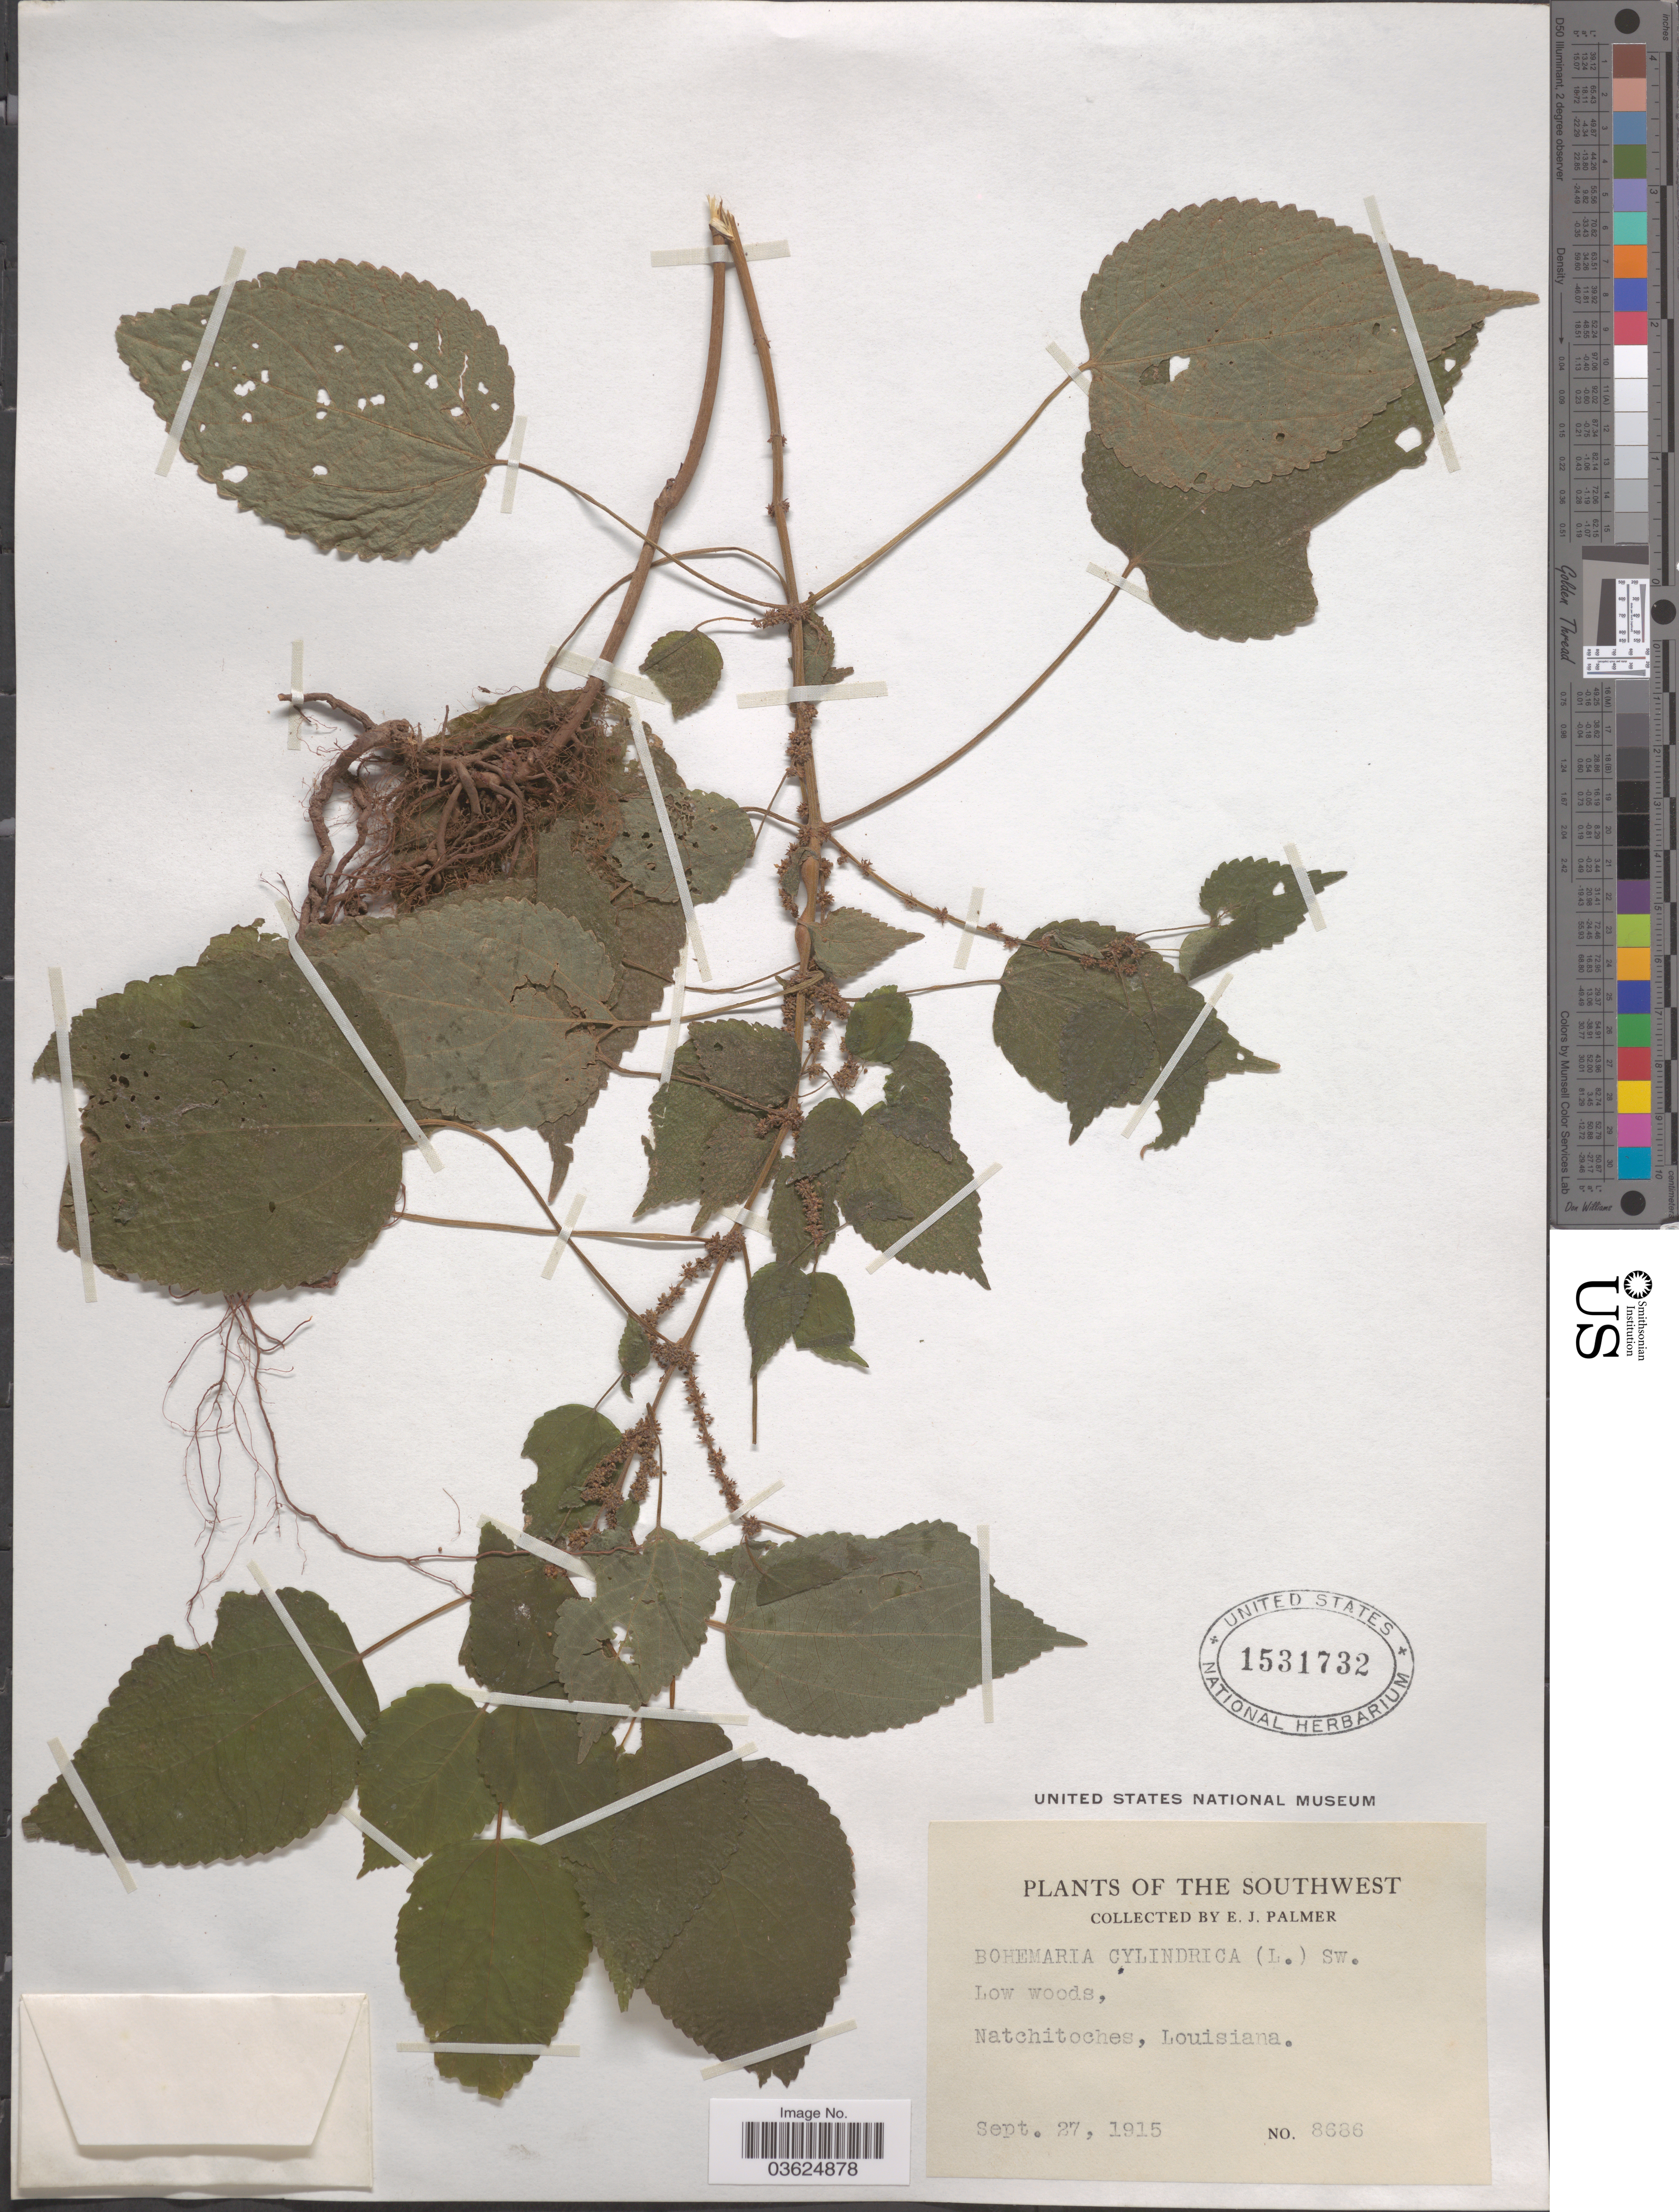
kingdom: Plantae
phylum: Tracheophyta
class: Magnoliopsida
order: Rosales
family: Urticaceae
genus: Boehmeria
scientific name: Boehmeria cylindrica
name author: (L.) Sw.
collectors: E. J. Palmer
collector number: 8686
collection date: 1915-09-27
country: United States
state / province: Louisiana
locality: The Southwest. Natchitoches.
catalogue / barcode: US 1531732